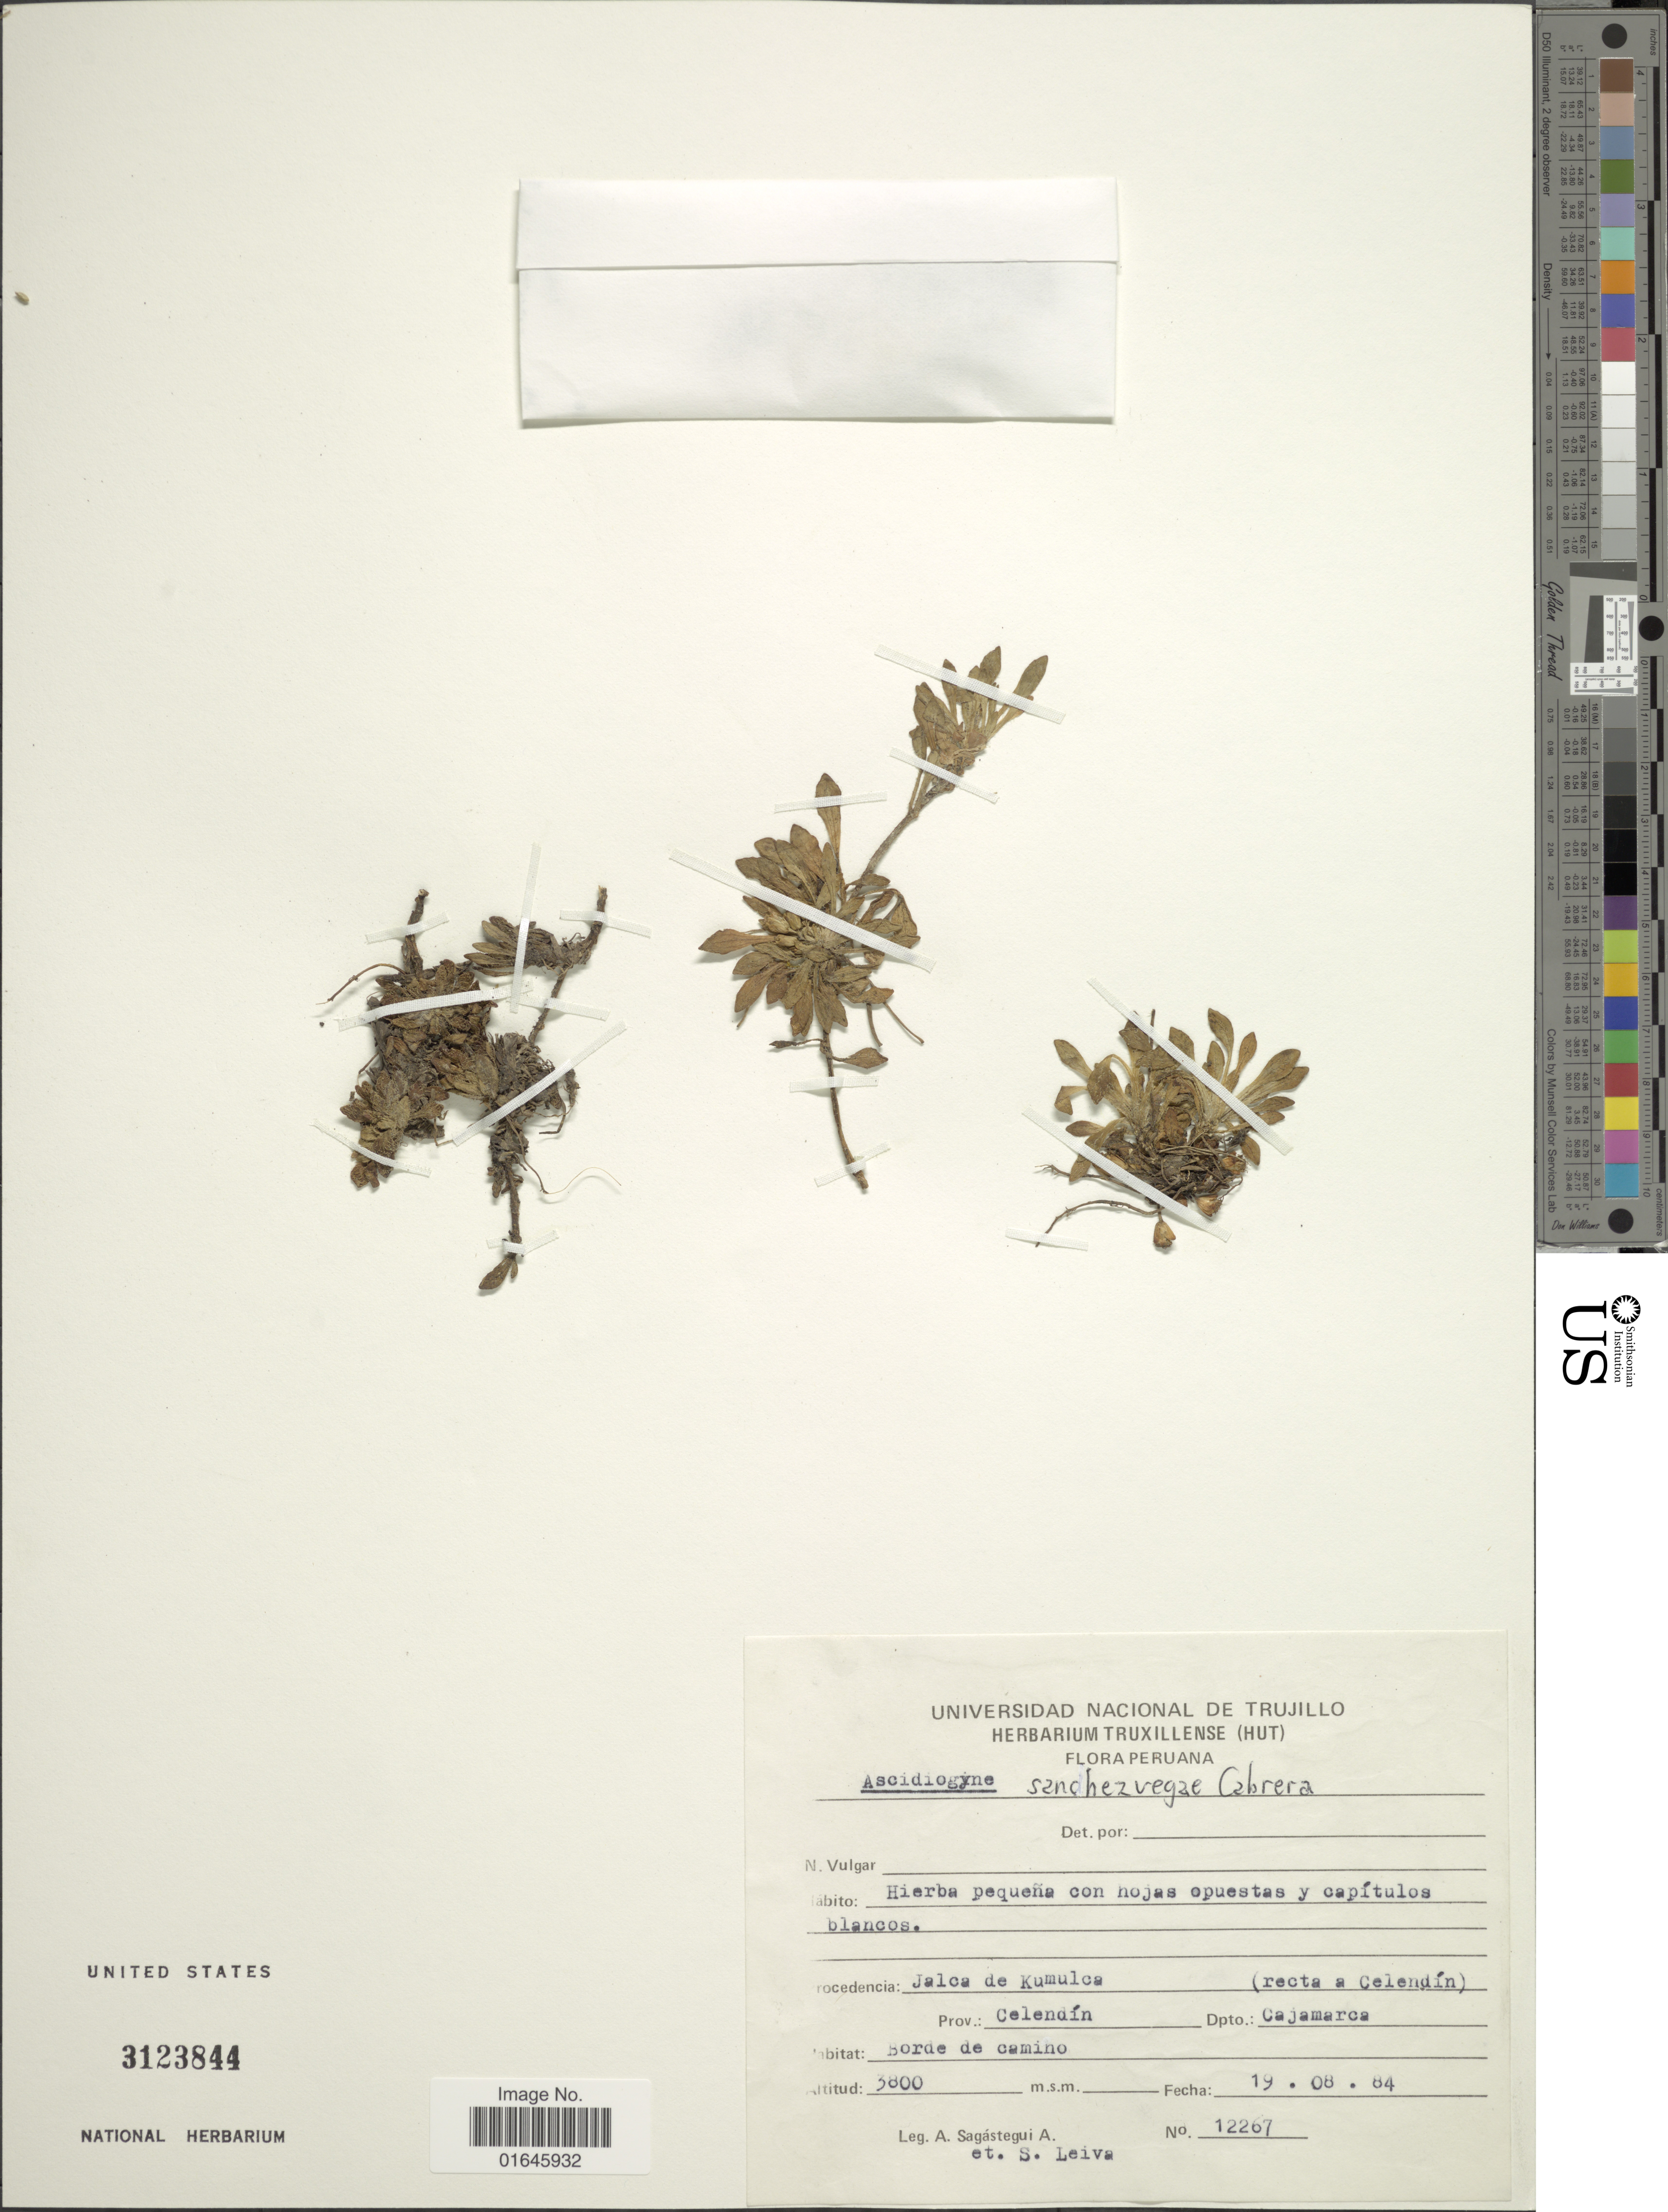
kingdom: Plantae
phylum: Tracheophyta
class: Magnoliopsida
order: Asterales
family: Asteraceae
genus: Ascidiogyne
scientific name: Ascidiogyne sanchezvegae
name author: Cabrera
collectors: A. Sagástegui A. & S. Leiva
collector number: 12267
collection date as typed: Transcribed d/m/y: 19/8/84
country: Peru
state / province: Cajamarca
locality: Dpto: Cajamarca, Prov: Celendin, Jalca de Kumulca (recta a Celedin)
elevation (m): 3800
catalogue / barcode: US 3123844